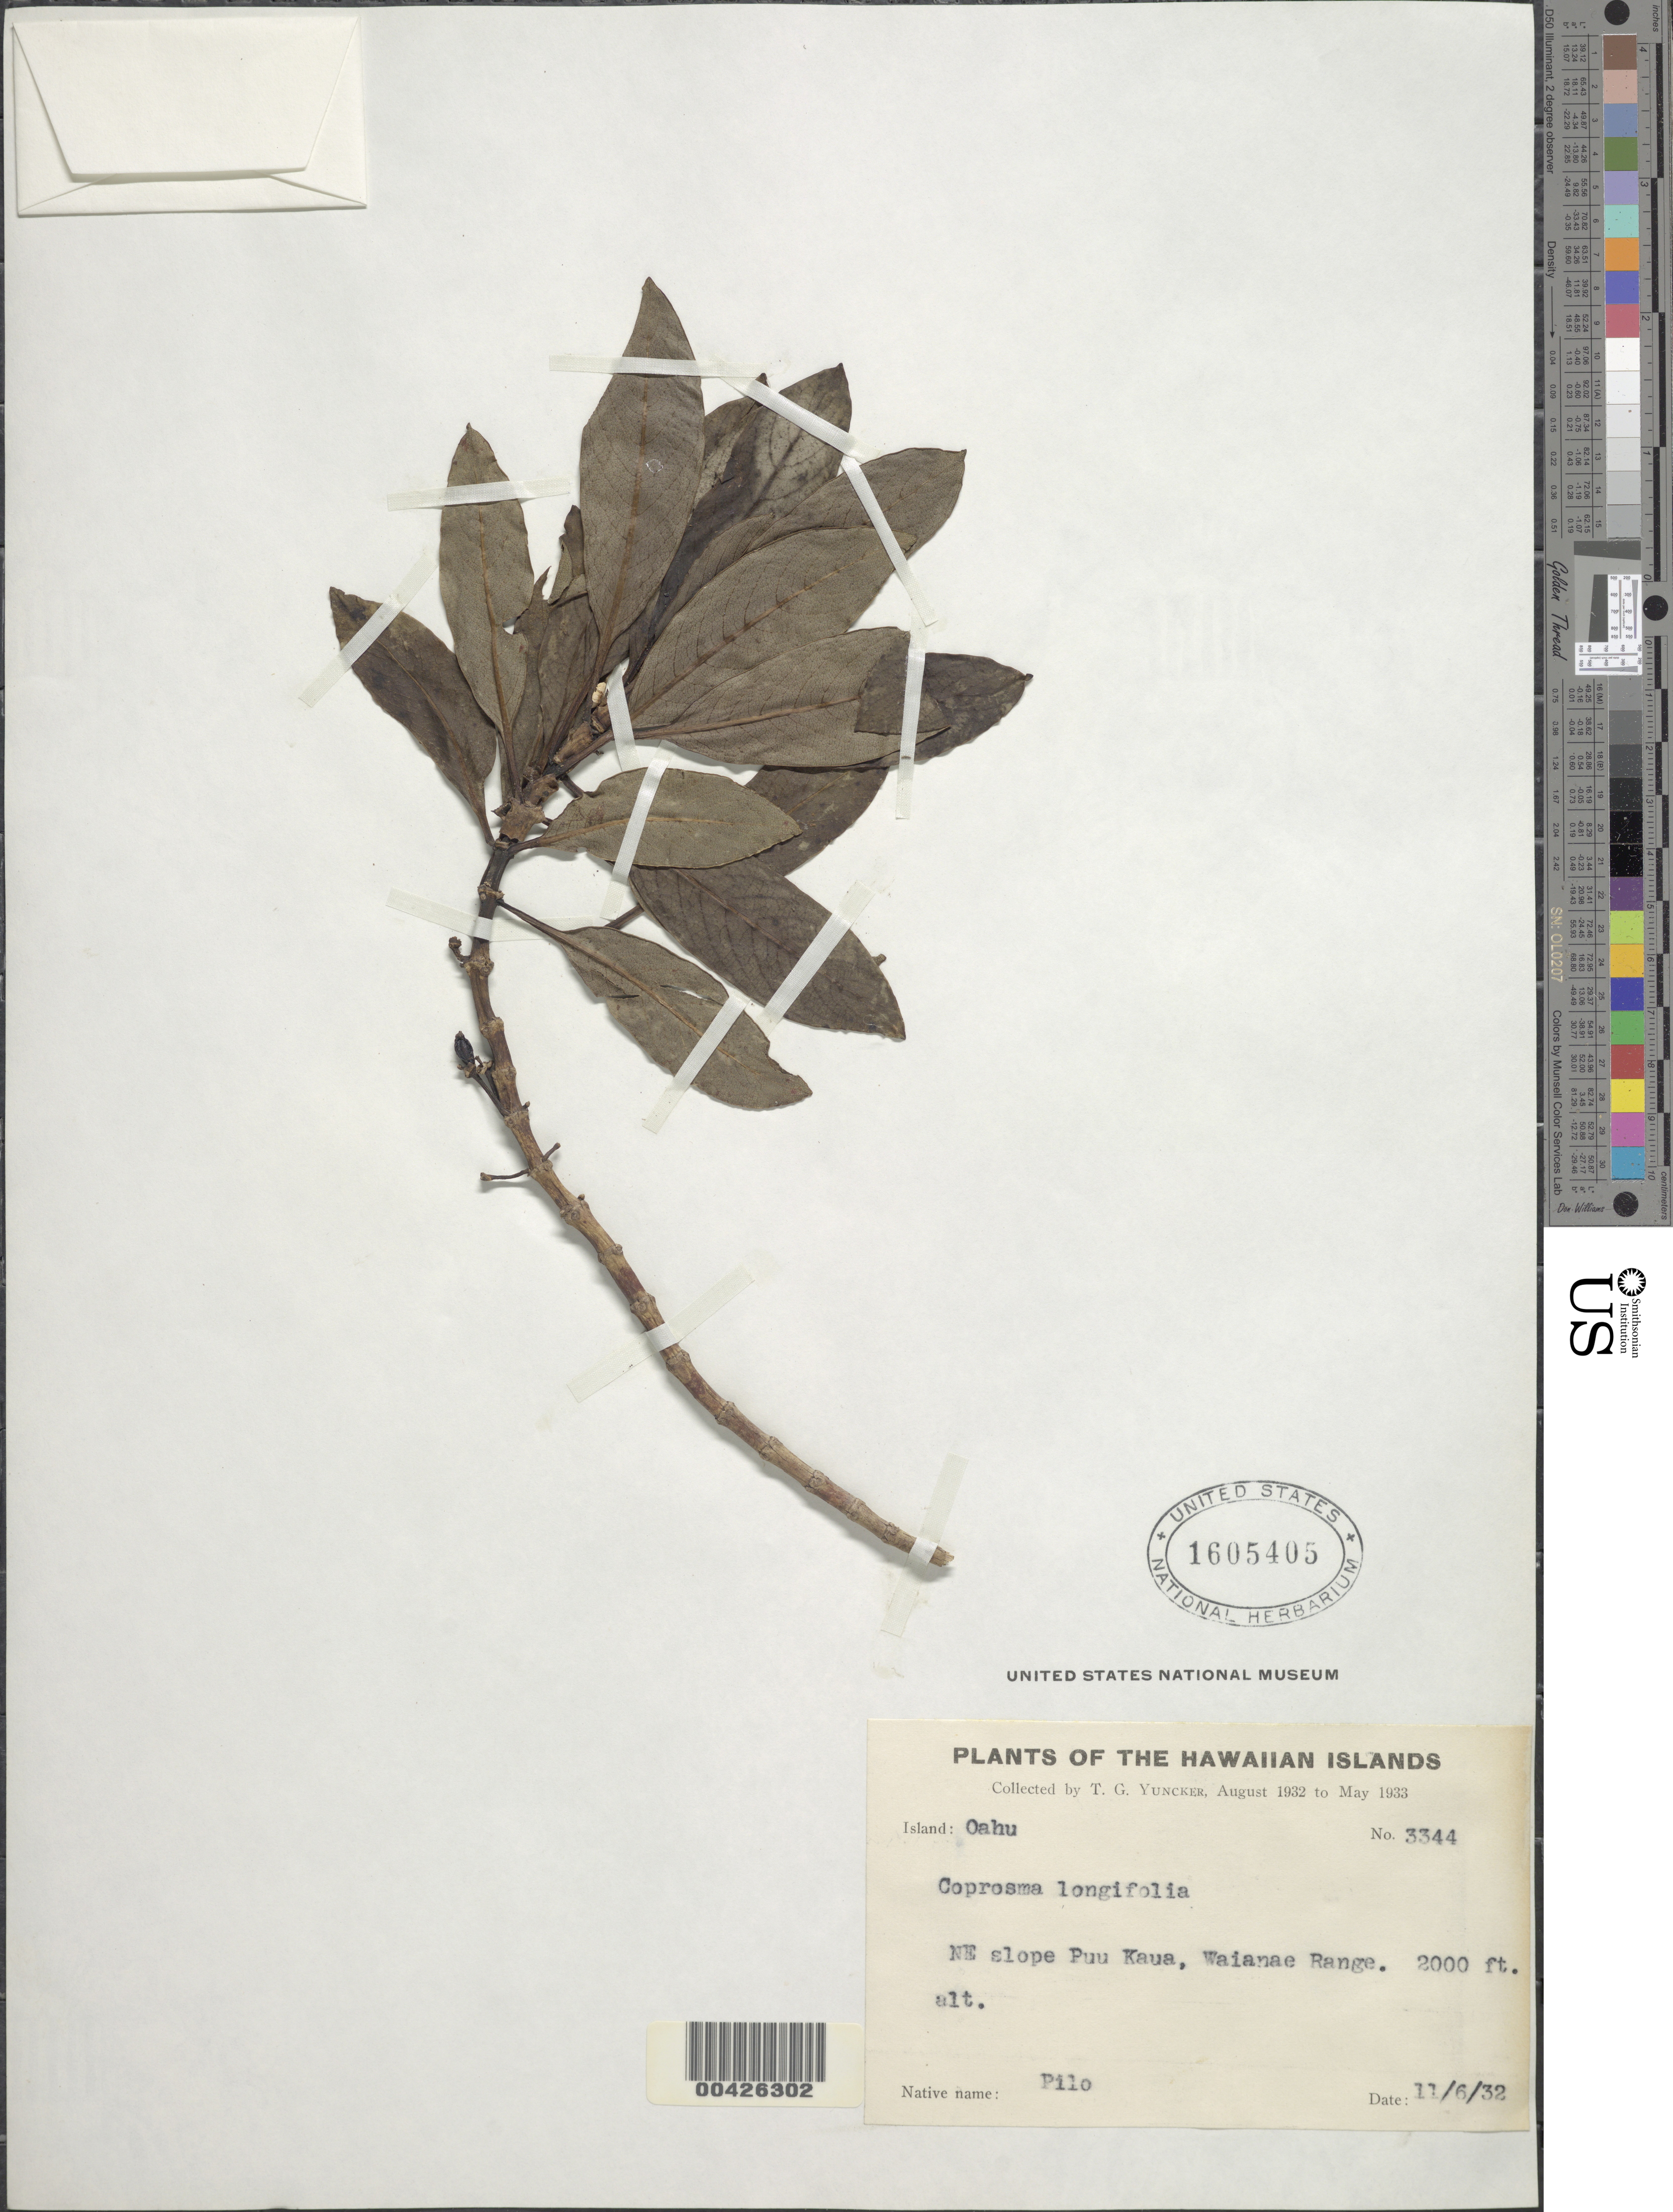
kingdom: Plantae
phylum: Tracheophyta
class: Magnoliopsida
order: Gentianales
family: Rubiaceae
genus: Coprosma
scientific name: Coprosma longifolia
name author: A. Gray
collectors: T. G. Yuncker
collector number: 3344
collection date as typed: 6 Nov 1932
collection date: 1932-11-06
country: United States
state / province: Hawaii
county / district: Honolulu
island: Oahu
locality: NE slope Puu Kaua, Waianae Range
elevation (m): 610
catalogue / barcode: US 1605405